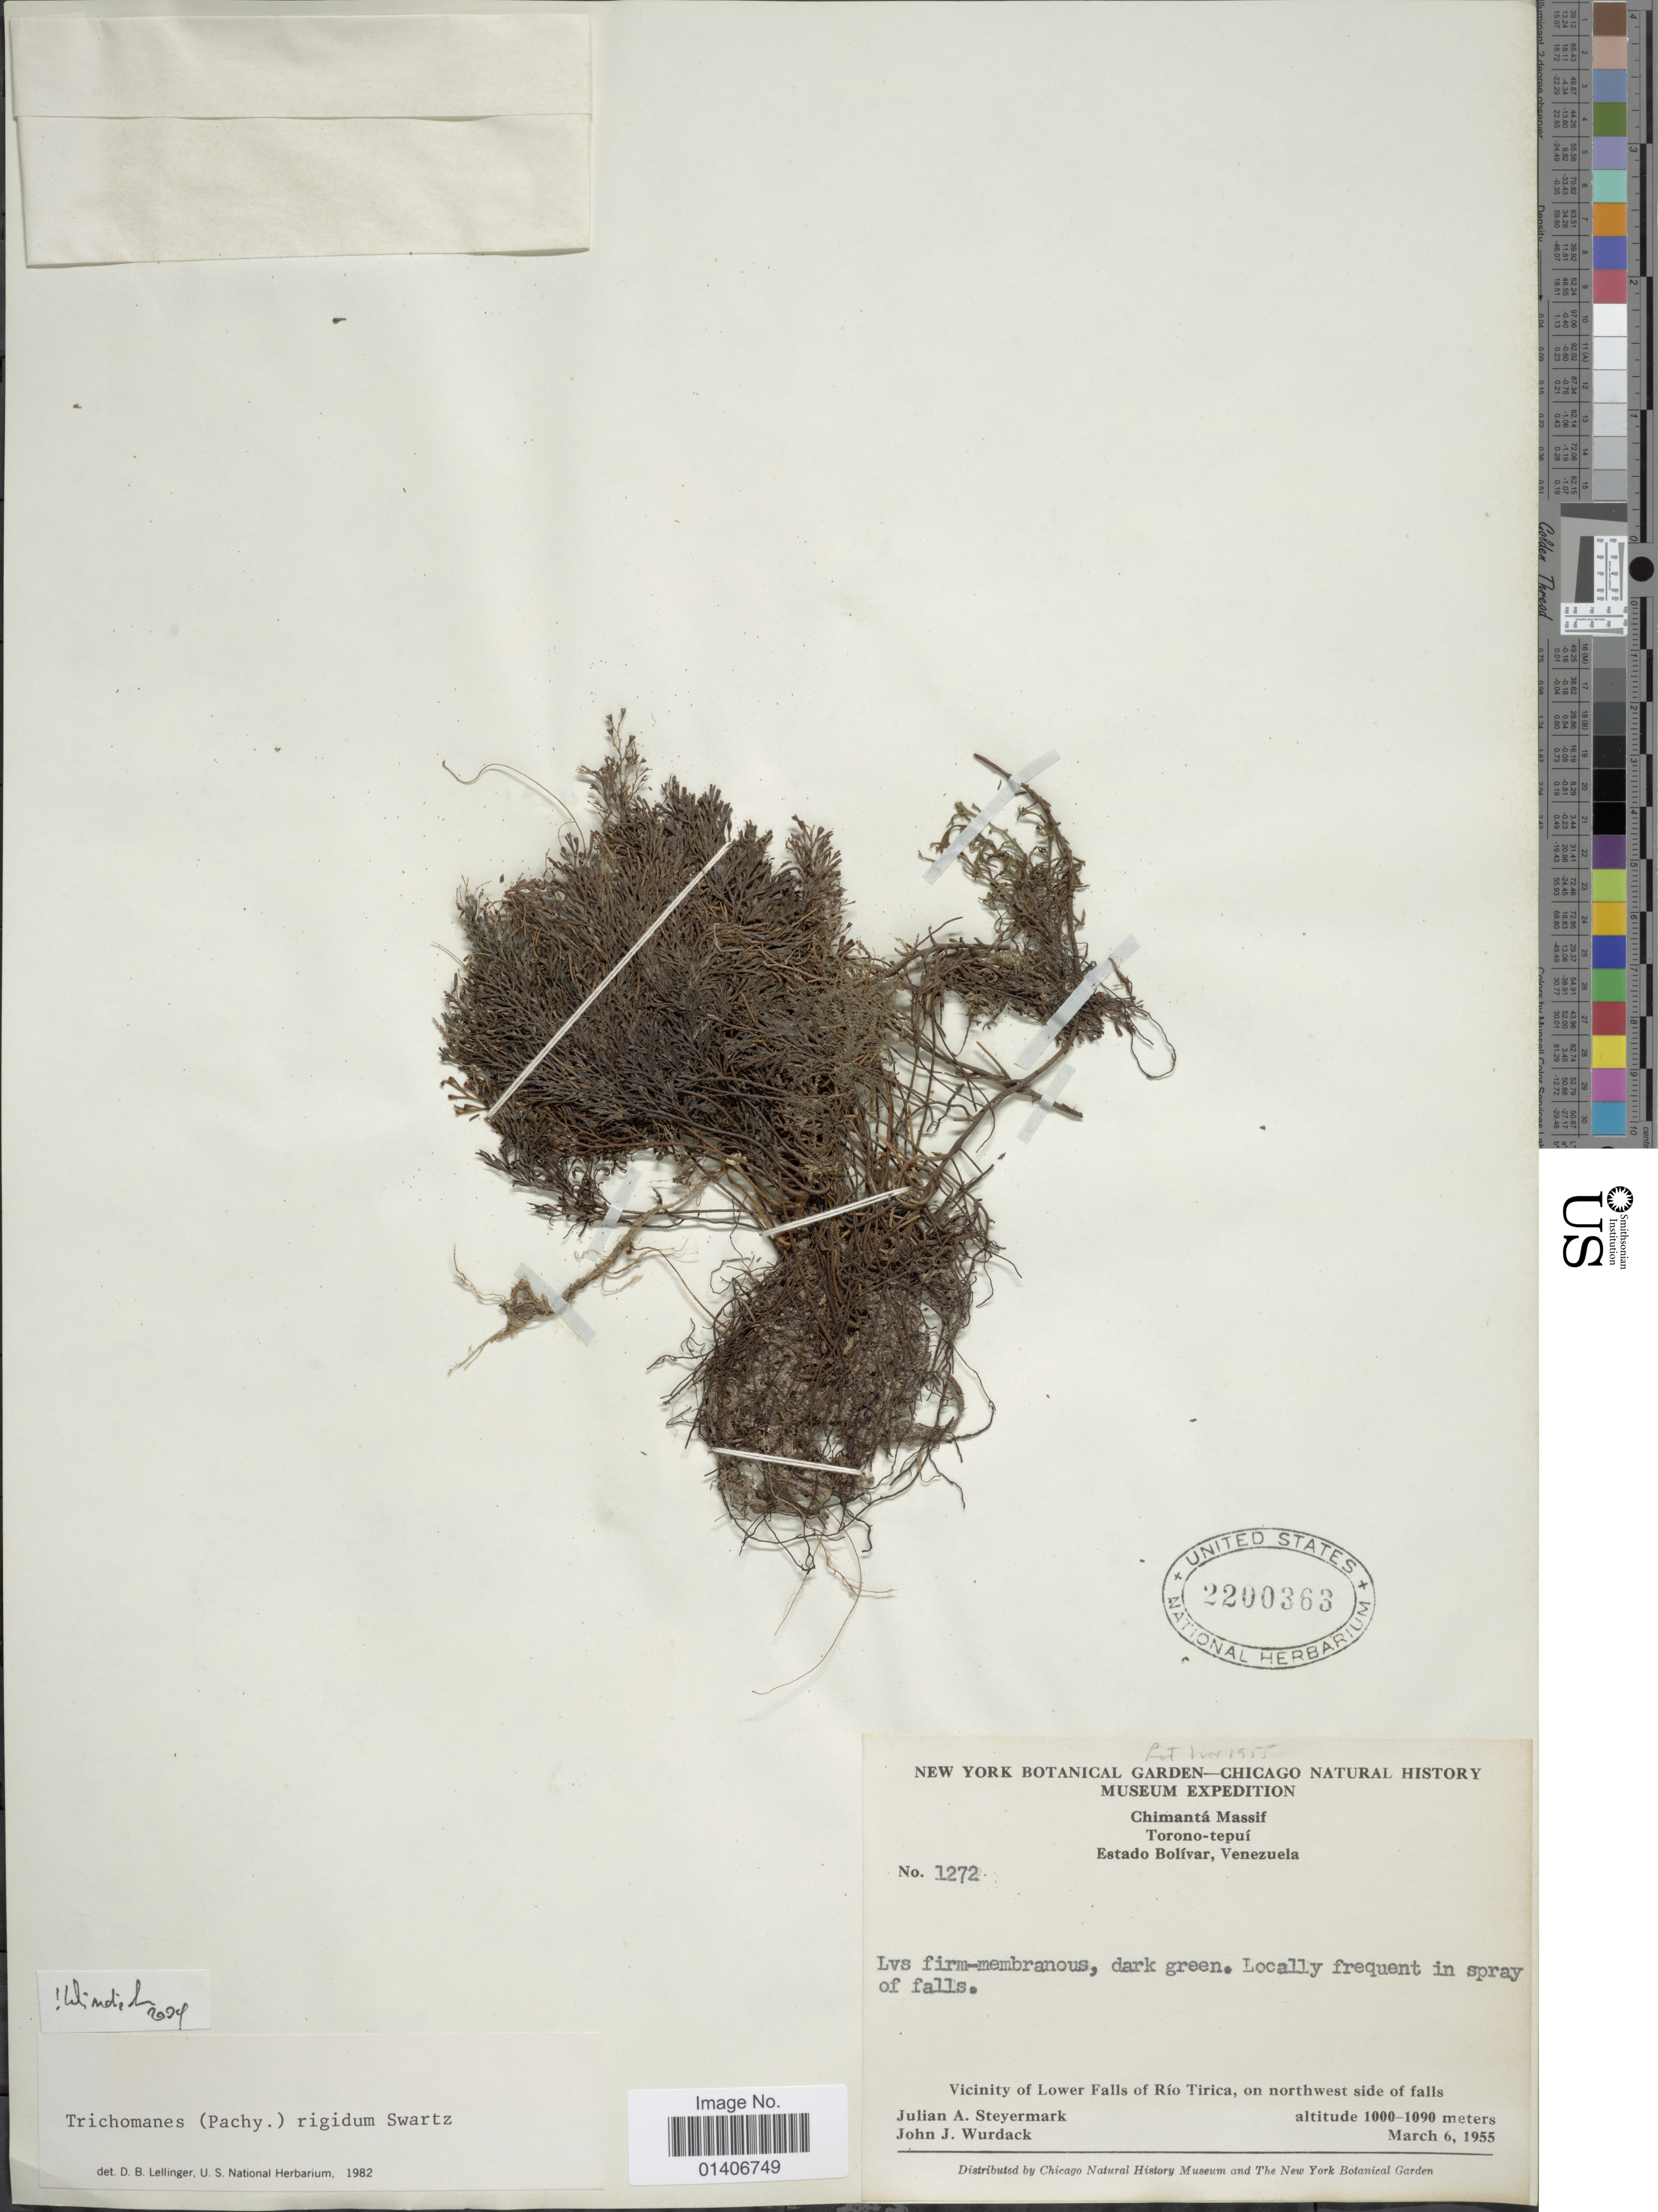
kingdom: Plantae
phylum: Tracheophyta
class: Polypodiopsida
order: Hymenophyllales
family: Hymenophyllaceae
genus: Abrodictyum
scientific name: Abrodictyum rigidum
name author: (Sw.) Ebihara & Dubuisson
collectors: J. Steyermark & J. J. Wurdack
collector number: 1272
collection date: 1955-03-06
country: Venezuela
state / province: Bolivar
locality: Chimantá massif, torono-tepui, Vicinity of Lower Falls of Río Tirica, on northwest side of falls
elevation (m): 1000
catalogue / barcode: US 2200363